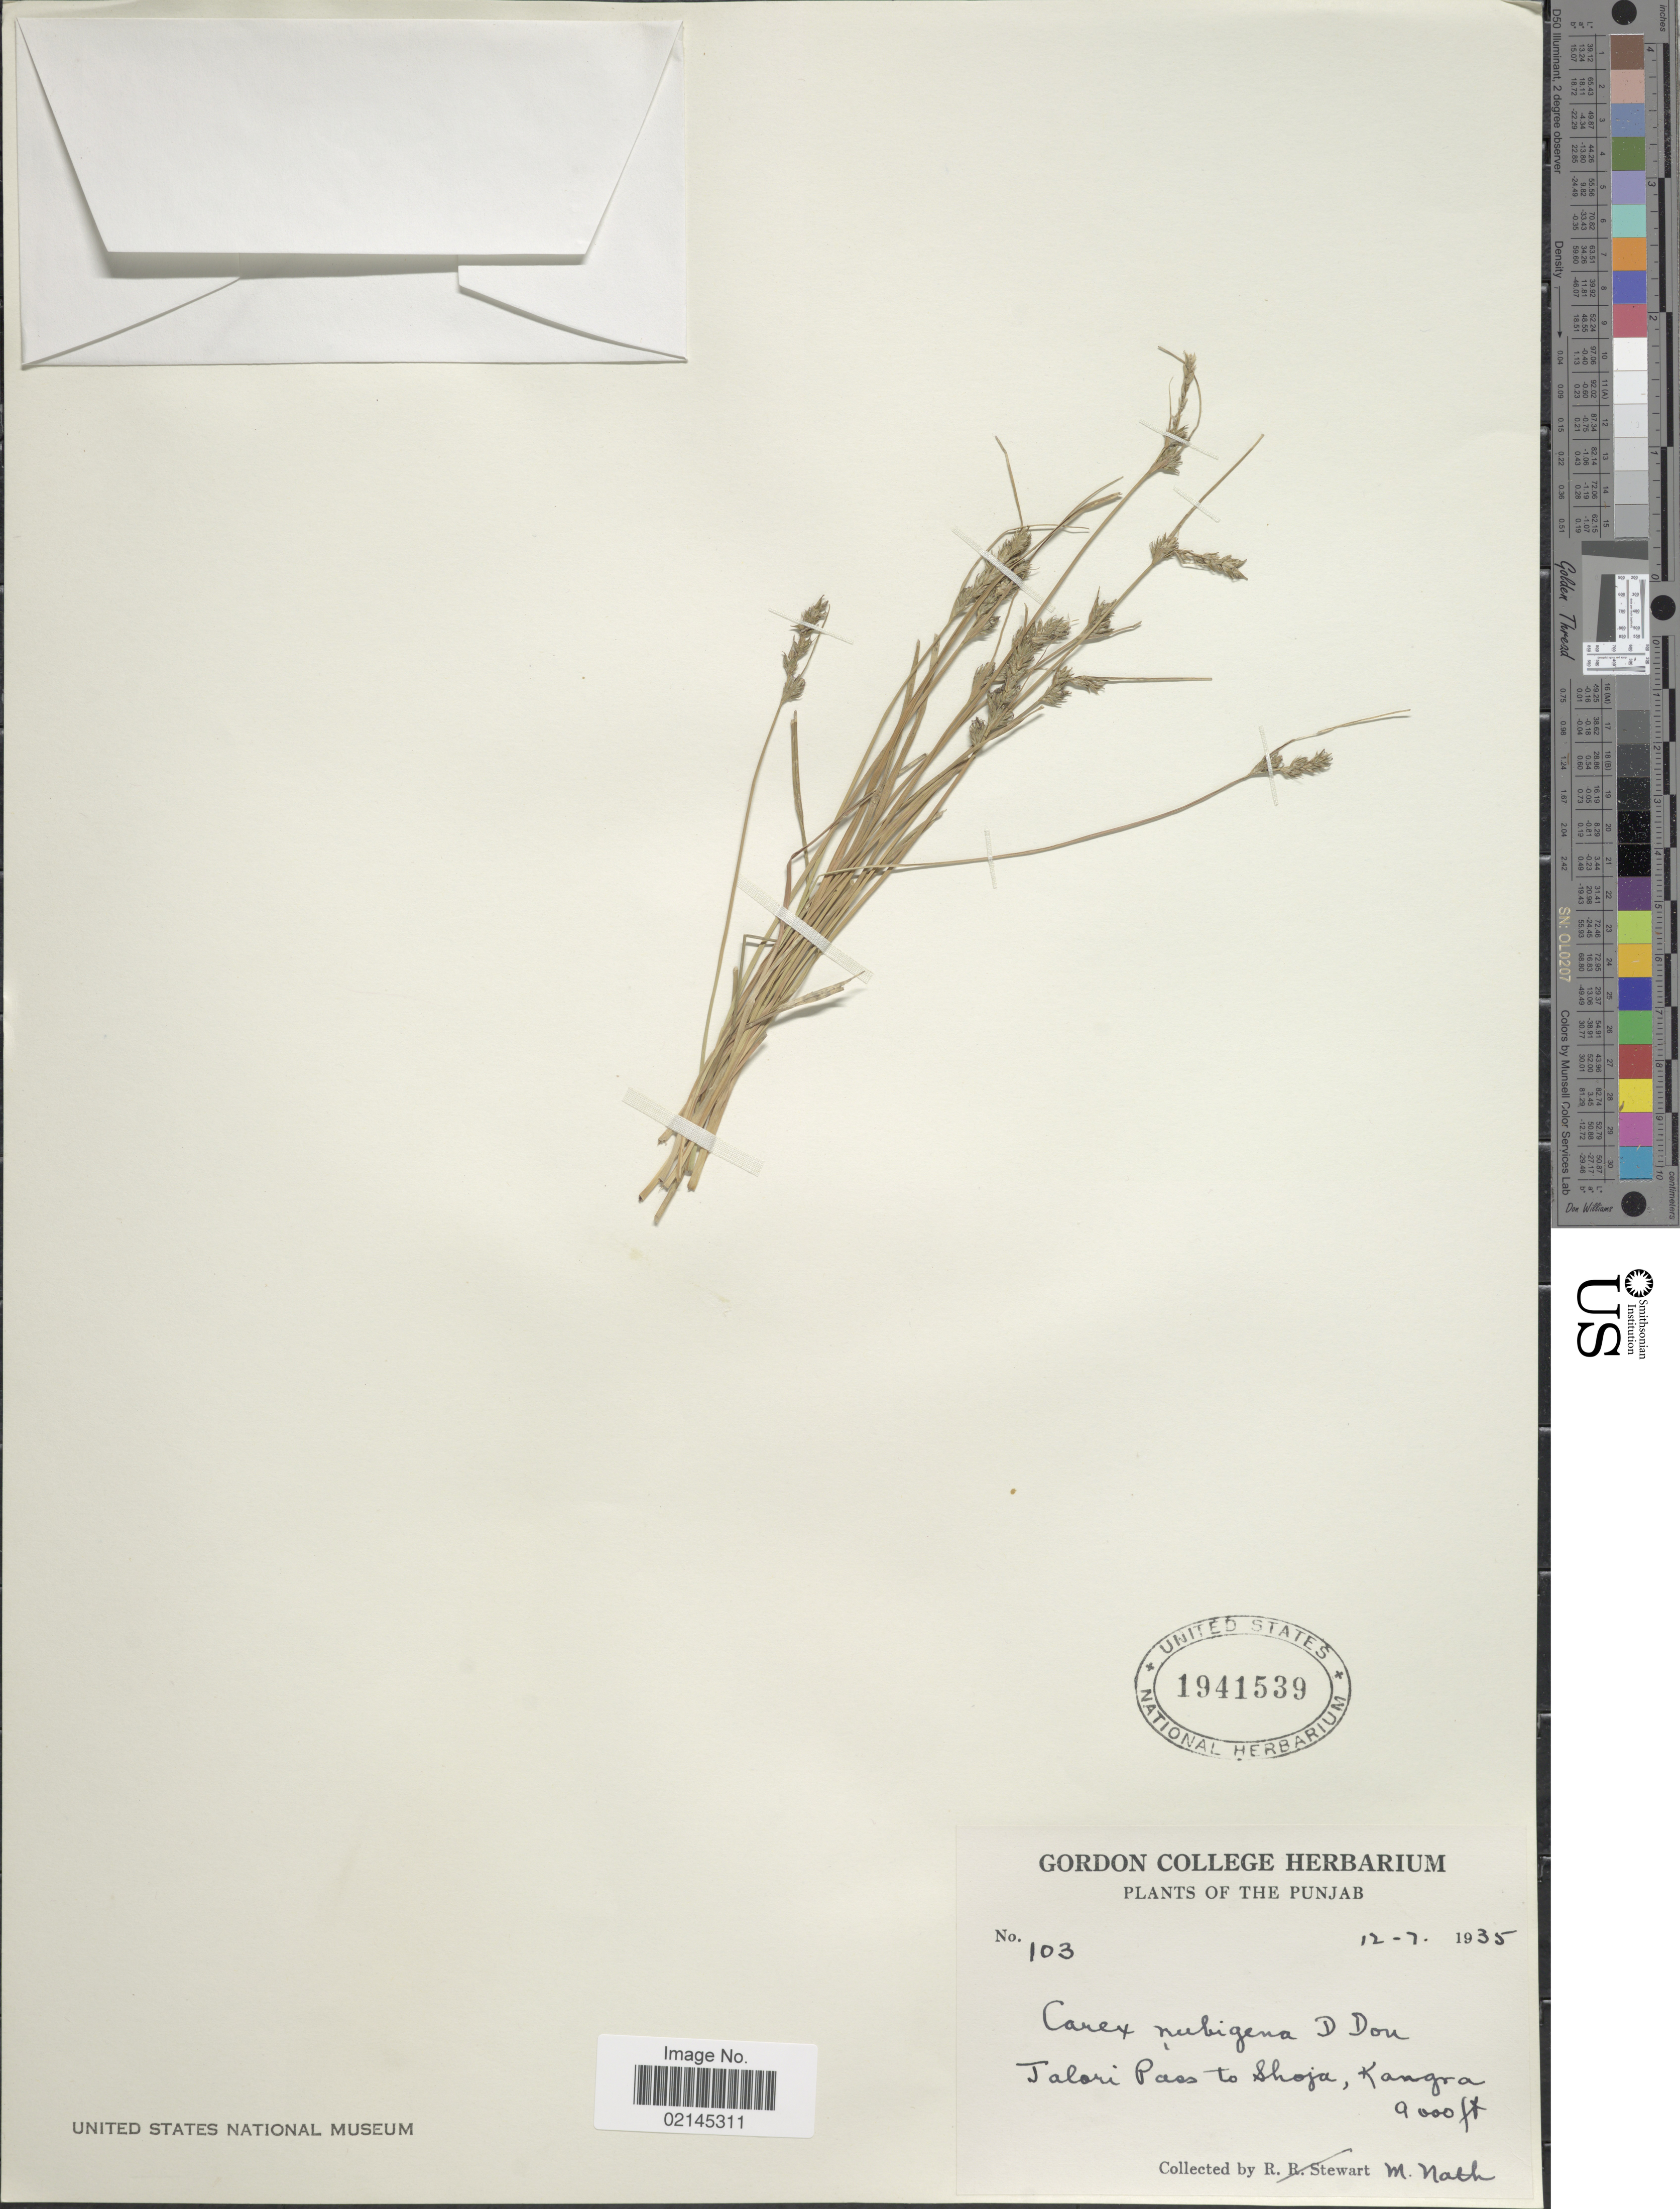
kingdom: Plantae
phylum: Tracheophyta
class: Liliopsida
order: Poales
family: Cyperaceae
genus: Carex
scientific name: Carex nubigena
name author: D. Don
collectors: M. Nath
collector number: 103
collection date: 1935-07-12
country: India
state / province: Punjab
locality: Jalori Pass to Shoja, Kangra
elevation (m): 2743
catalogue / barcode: US 1941539